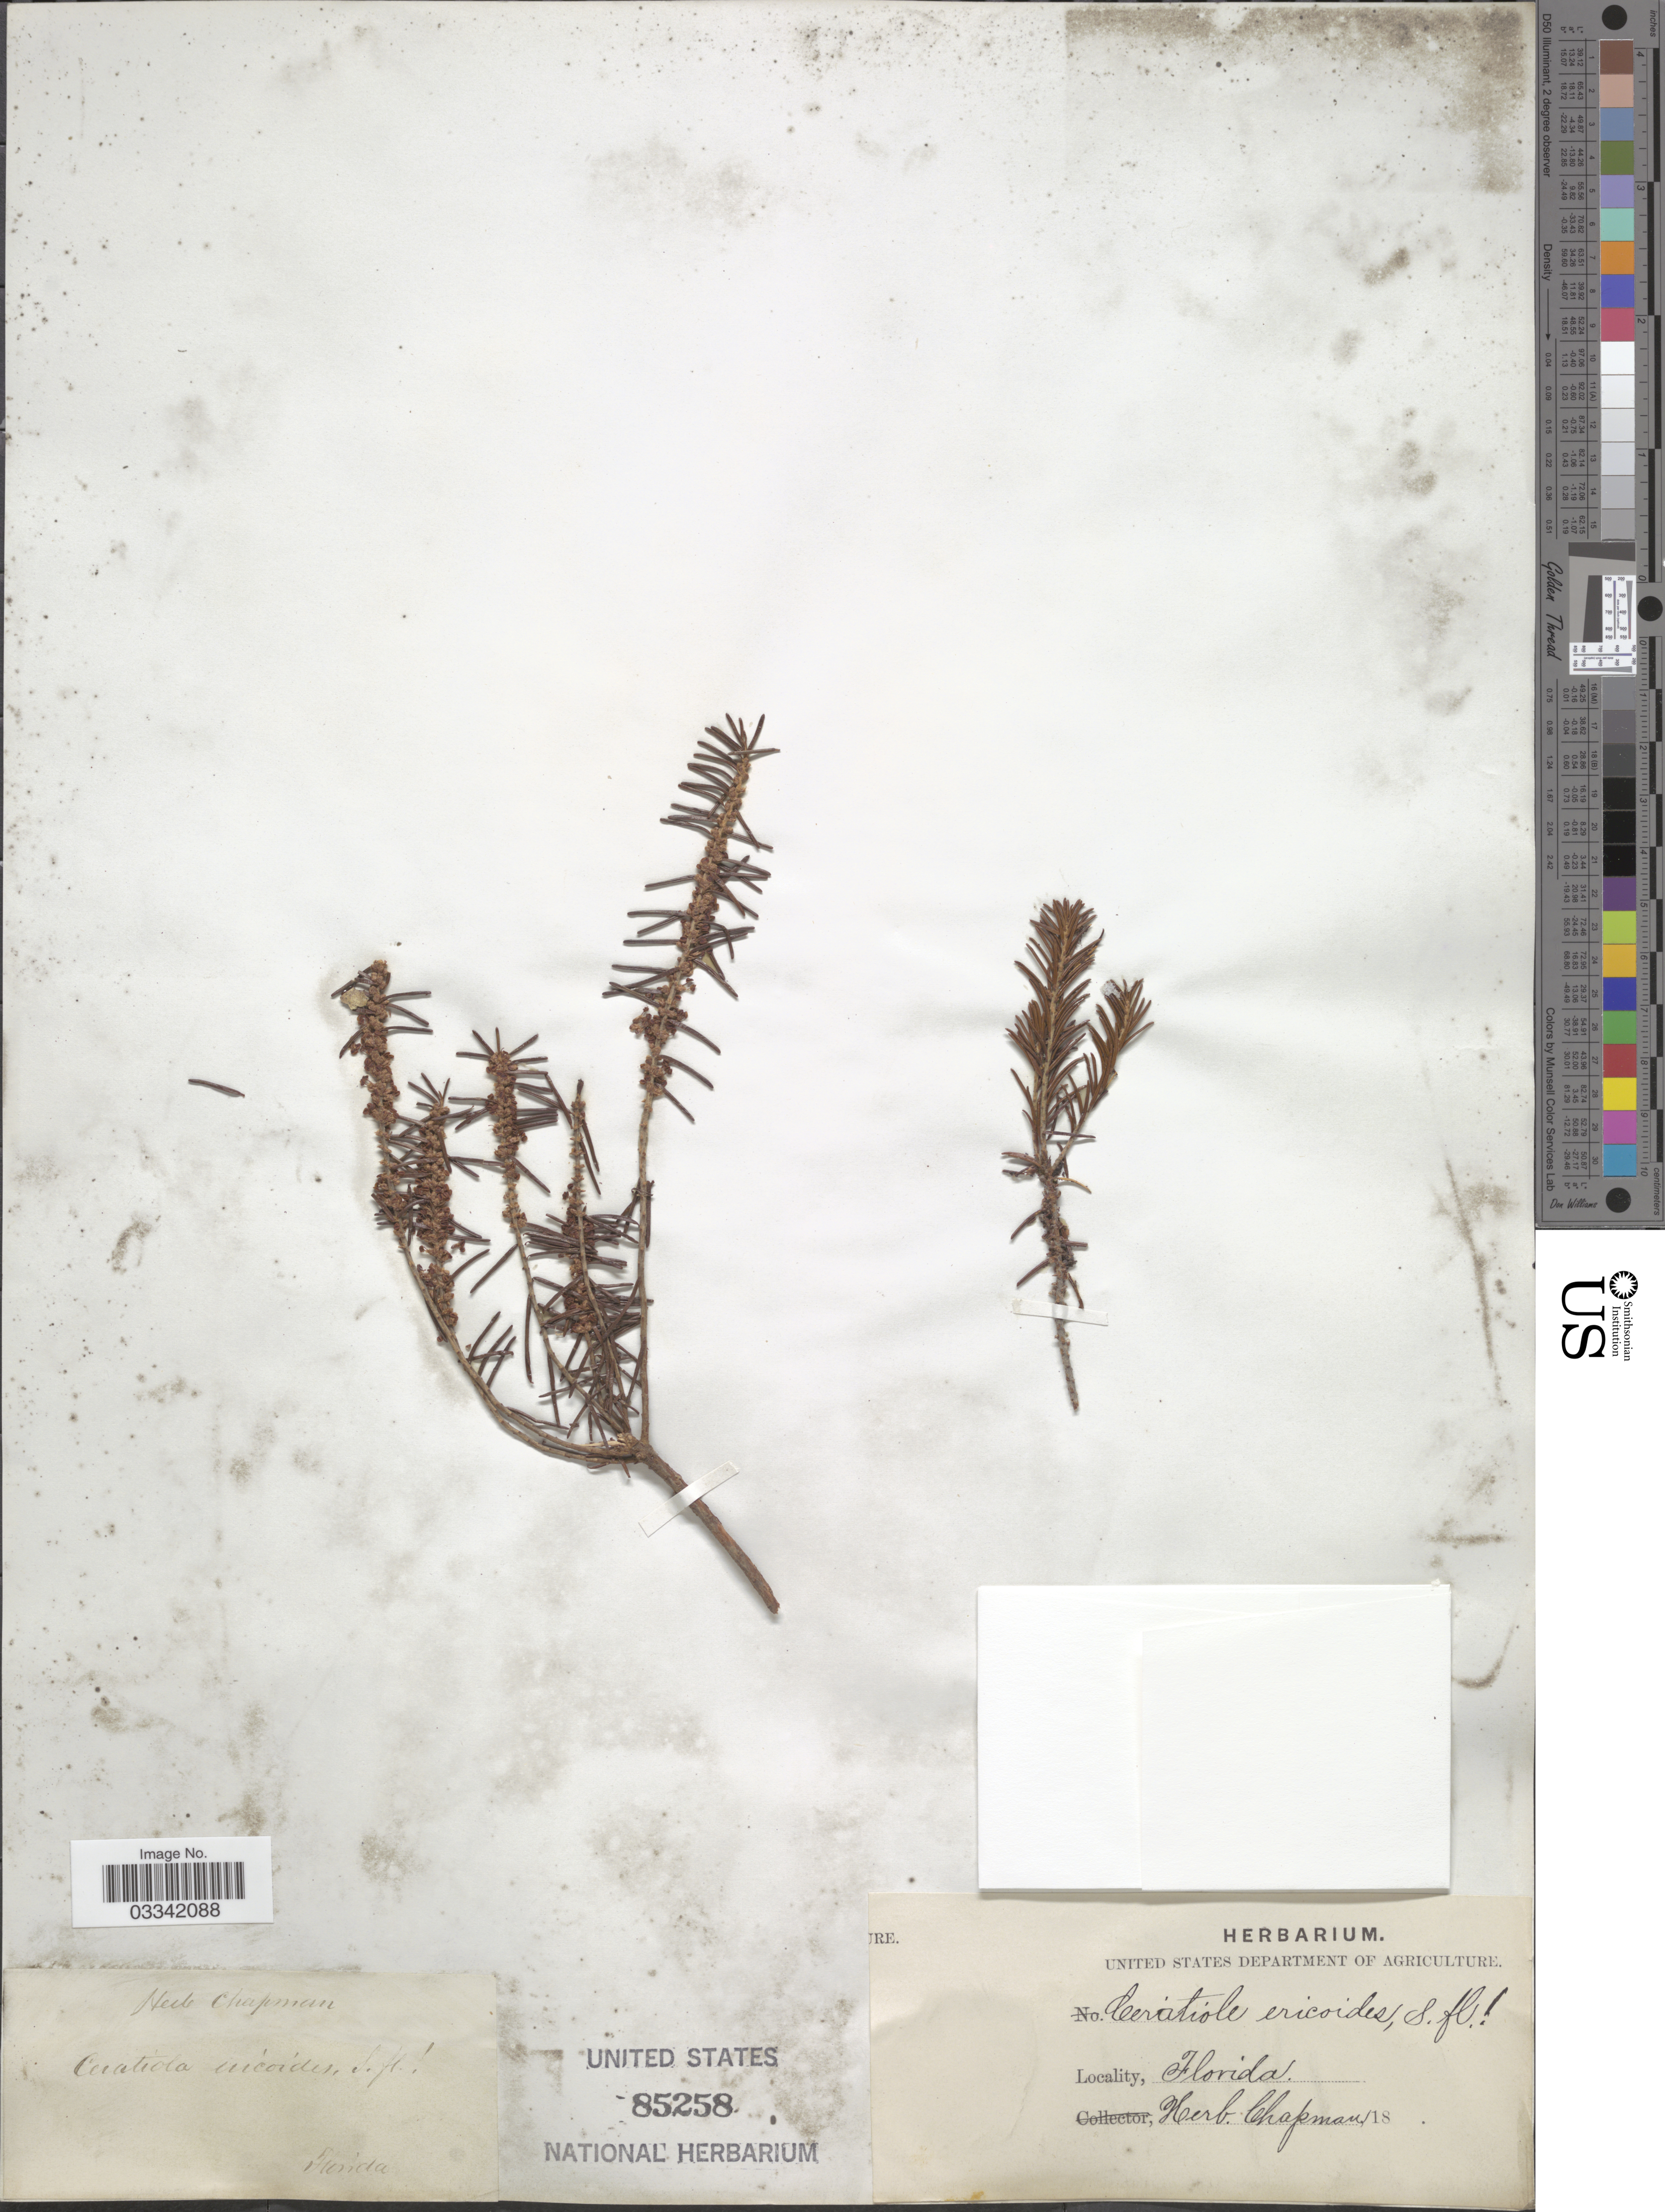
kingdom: Plantae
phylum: Tracheophyta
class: Magnoliopsida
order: Ericales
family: Ericaceae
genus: Ceratiola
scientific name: Ceratiola ericoides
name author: Michx.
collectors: ex herb. Chapman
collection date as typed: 18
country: United States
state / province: Florida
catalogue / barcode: US 85258